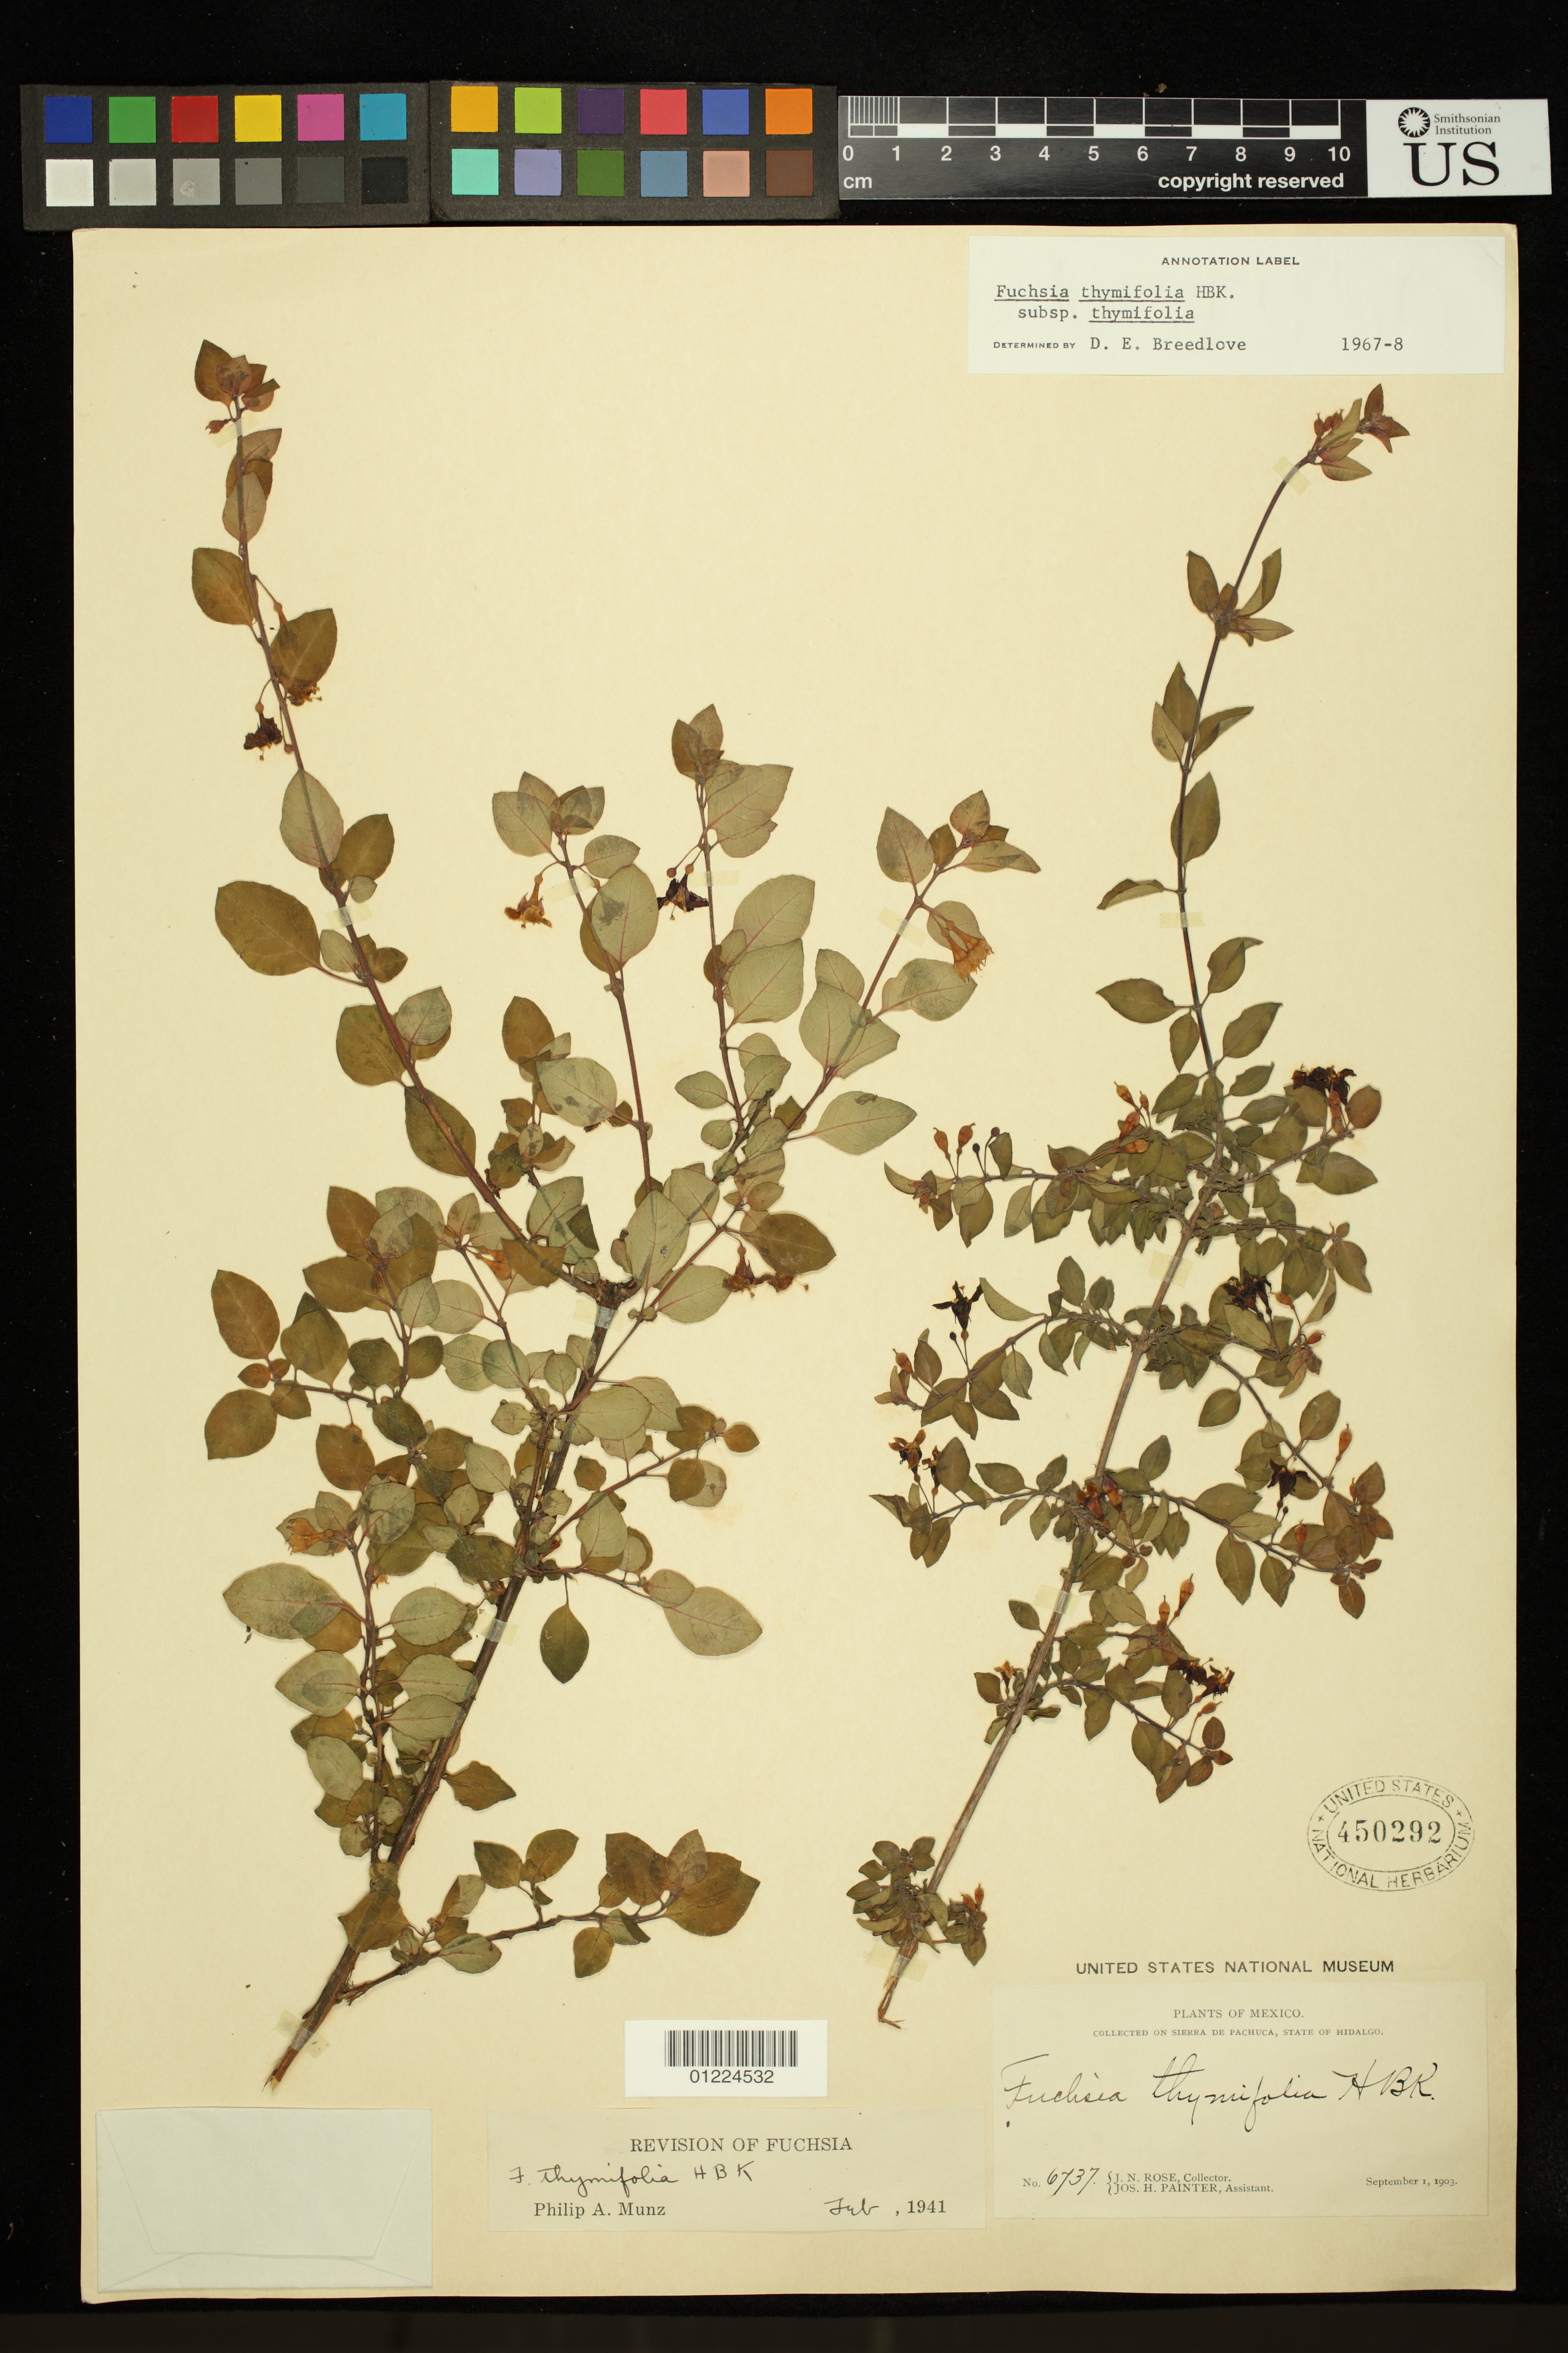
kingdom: Plantae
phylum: Tracheophyta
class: Magnoliopsida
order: Myrtales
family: Onagraceae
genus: Fuchsia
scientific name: Fuchsia thymifolia subsp. thymifolia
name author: Kunth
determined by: Breedlove, D. E.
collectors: J. N. Rose & J. H. Painter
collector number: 6737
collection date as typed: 01 Sep 1903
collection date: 1903-09-01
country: Mexico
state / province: Hidalgo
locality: Sierra de Pachuca.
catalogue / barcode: US 450292